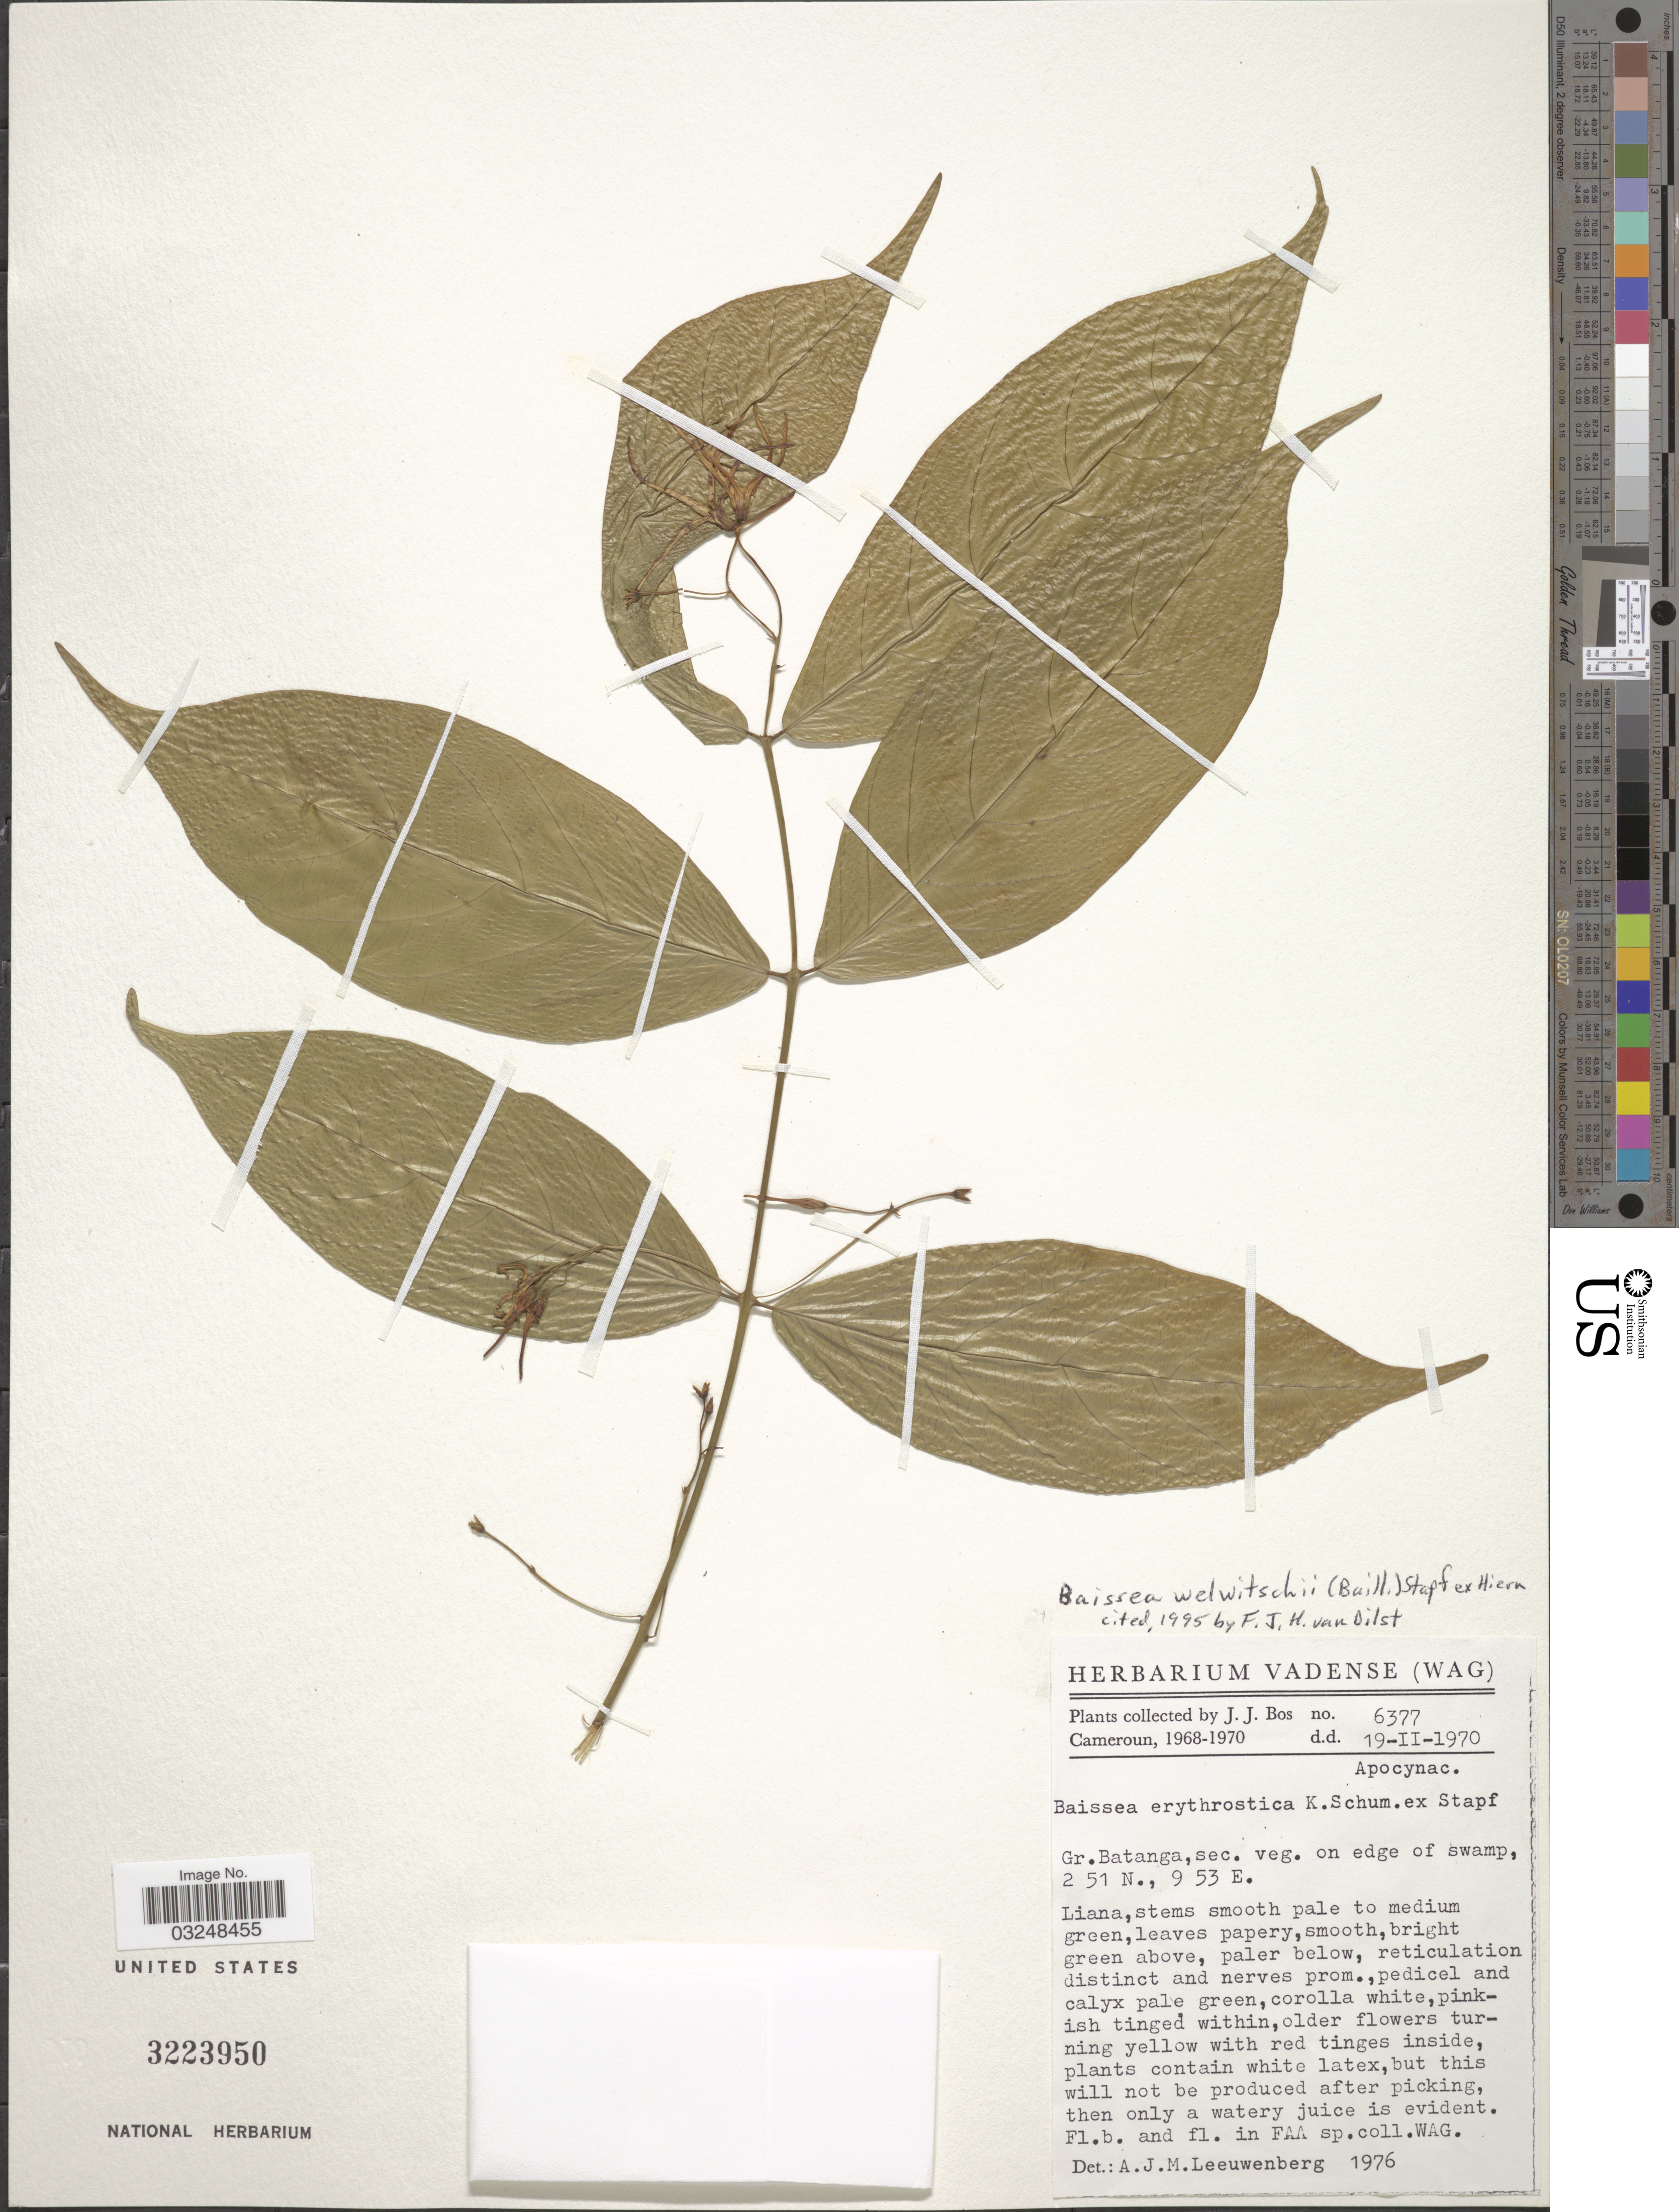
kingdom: Plantae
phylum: Tracheophyta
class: Magnoliopsida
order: Gentianales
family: Apocynaceae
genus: Baissea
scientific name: Baissea welwitschii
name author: (Baill.) Stapf ex Hiern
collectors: J. J. Bos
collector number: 6377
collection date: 1970-02-19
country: Cameroon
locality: Cameroun, Gr. Batanga, sec. veg. on edge of swamp.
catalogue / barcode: US 3223950